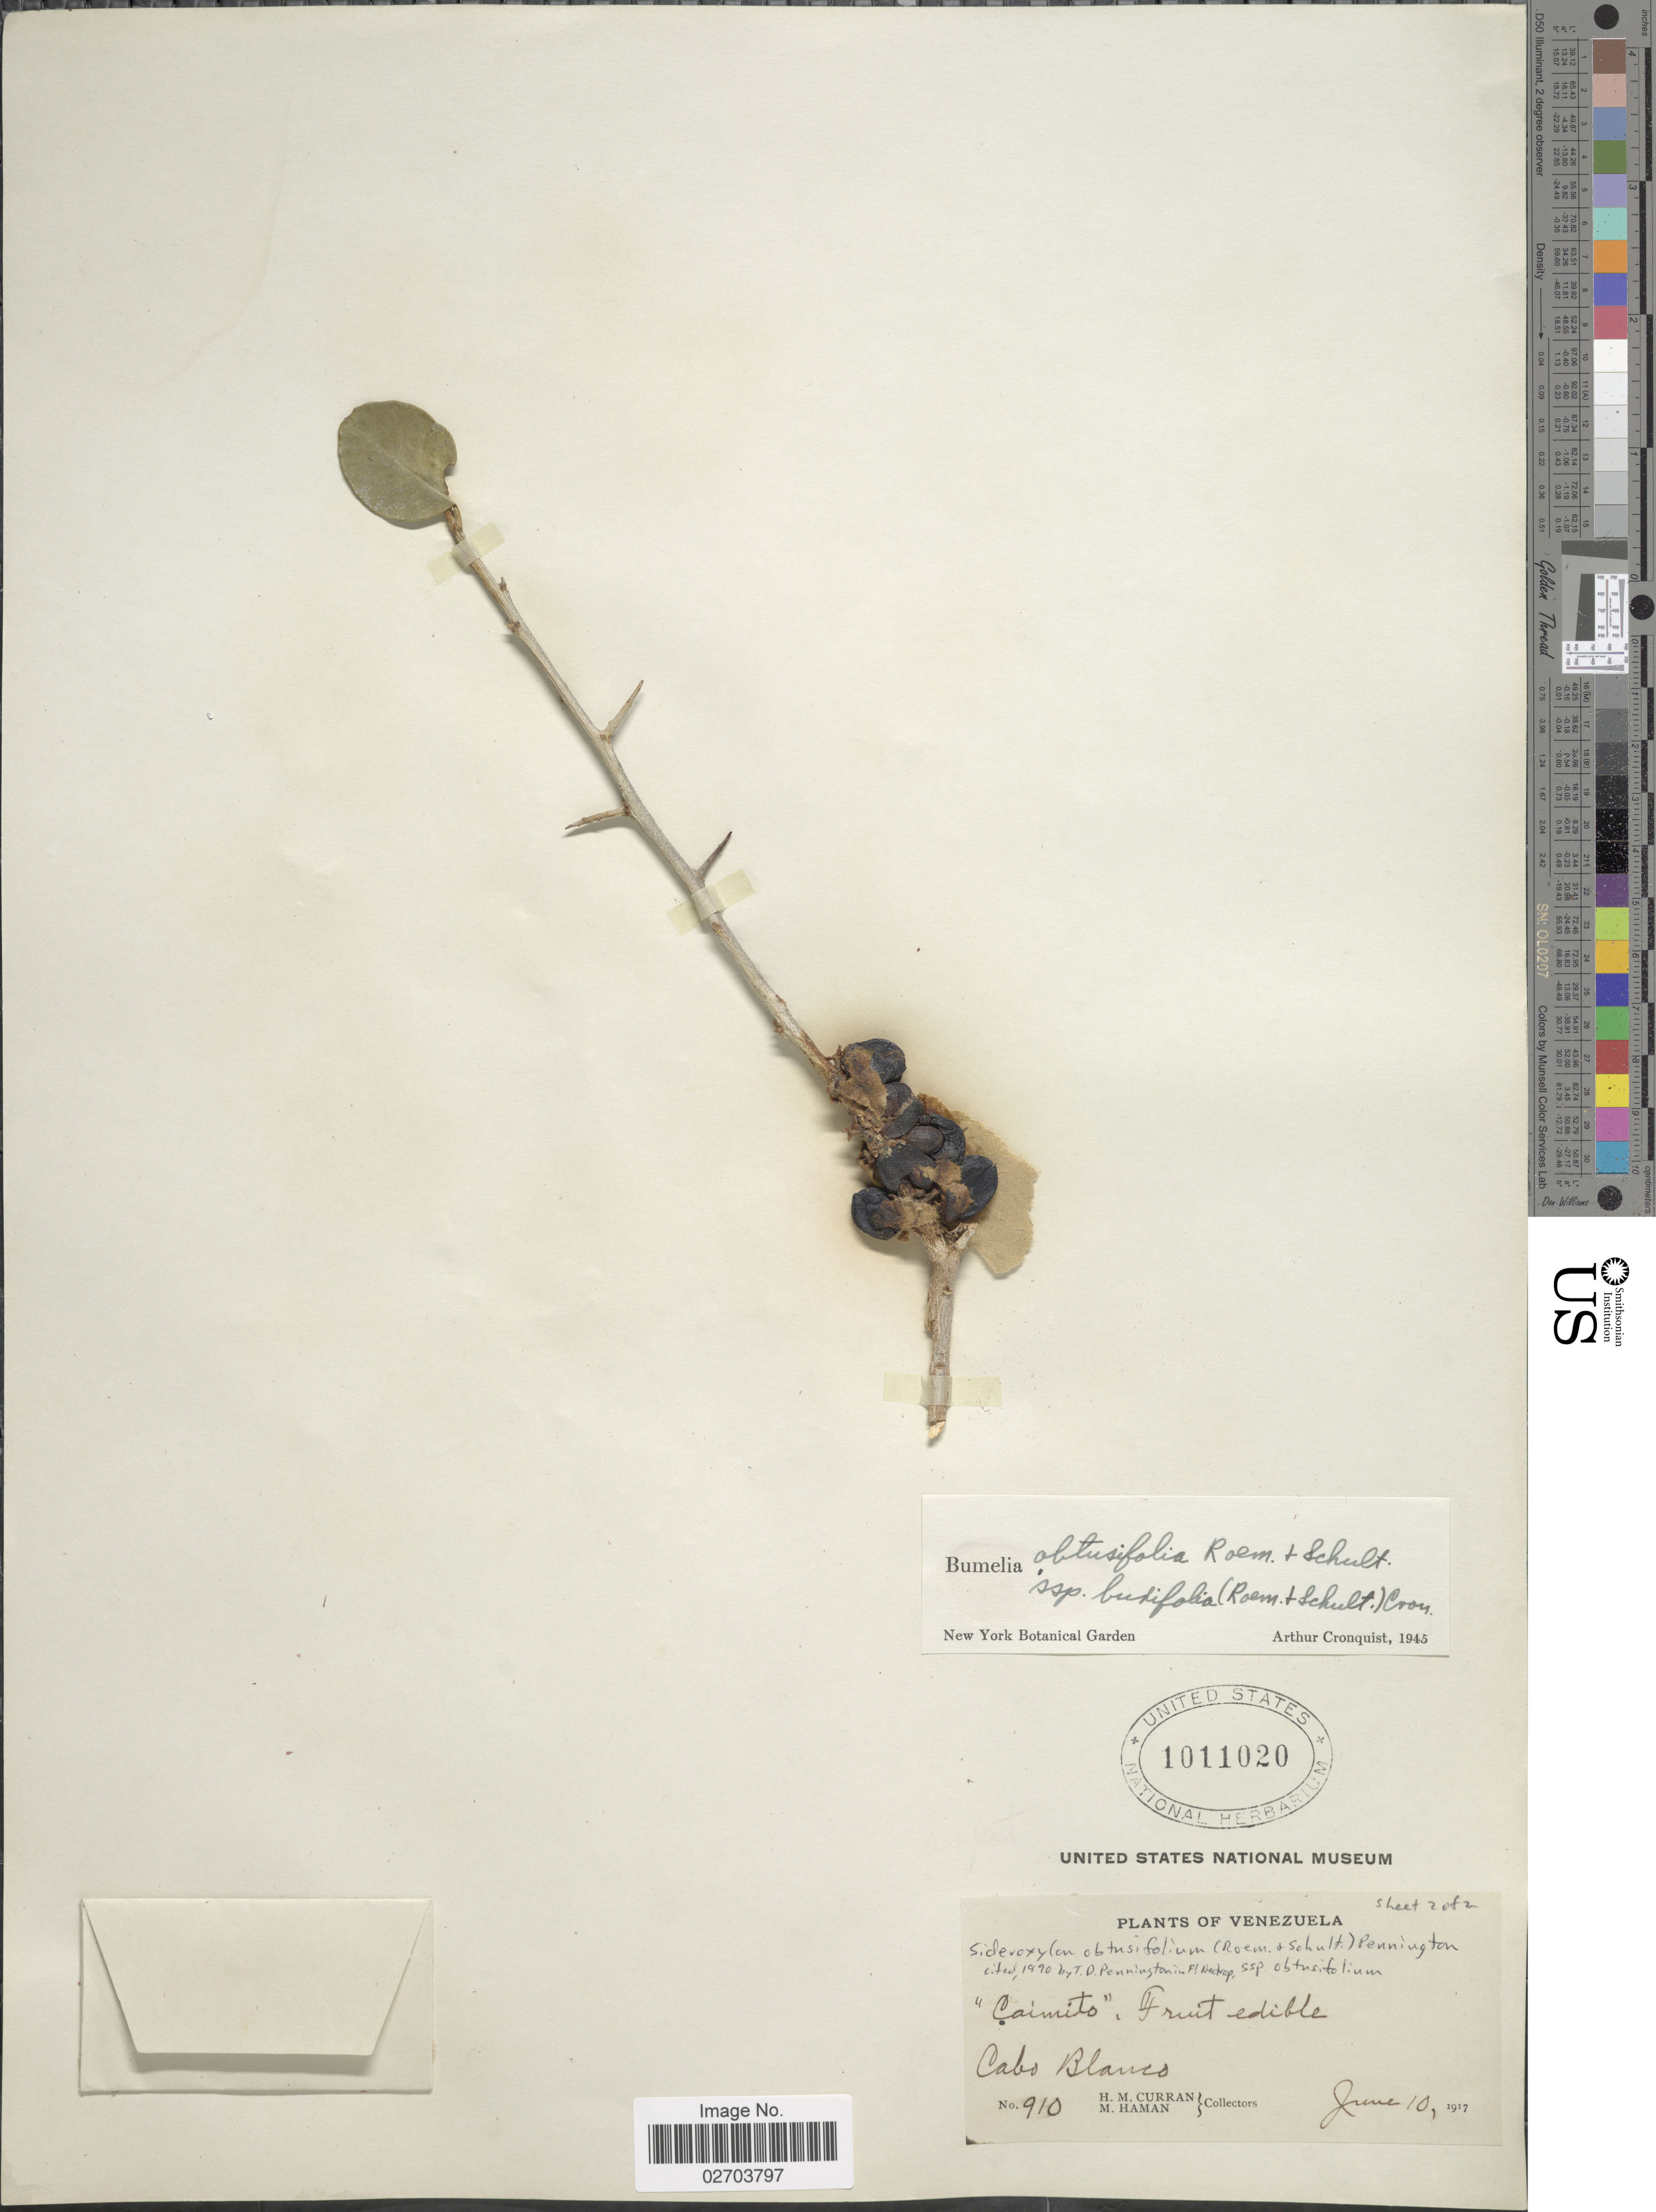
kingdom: Plantae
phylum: Tracheophyta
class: Magnoliopsida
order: Ericales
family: Sapotaceae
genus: Sideroxylon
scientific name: Sideroxylon obtusifolium subsp. obtusifolium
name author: (Roem. & Schult.) T.D. Penn.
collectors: H. M. Curran & M. Haman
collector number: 910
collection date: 1917-06-10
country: Venezuela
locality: Cabo Blanco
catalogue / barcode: US 1011020